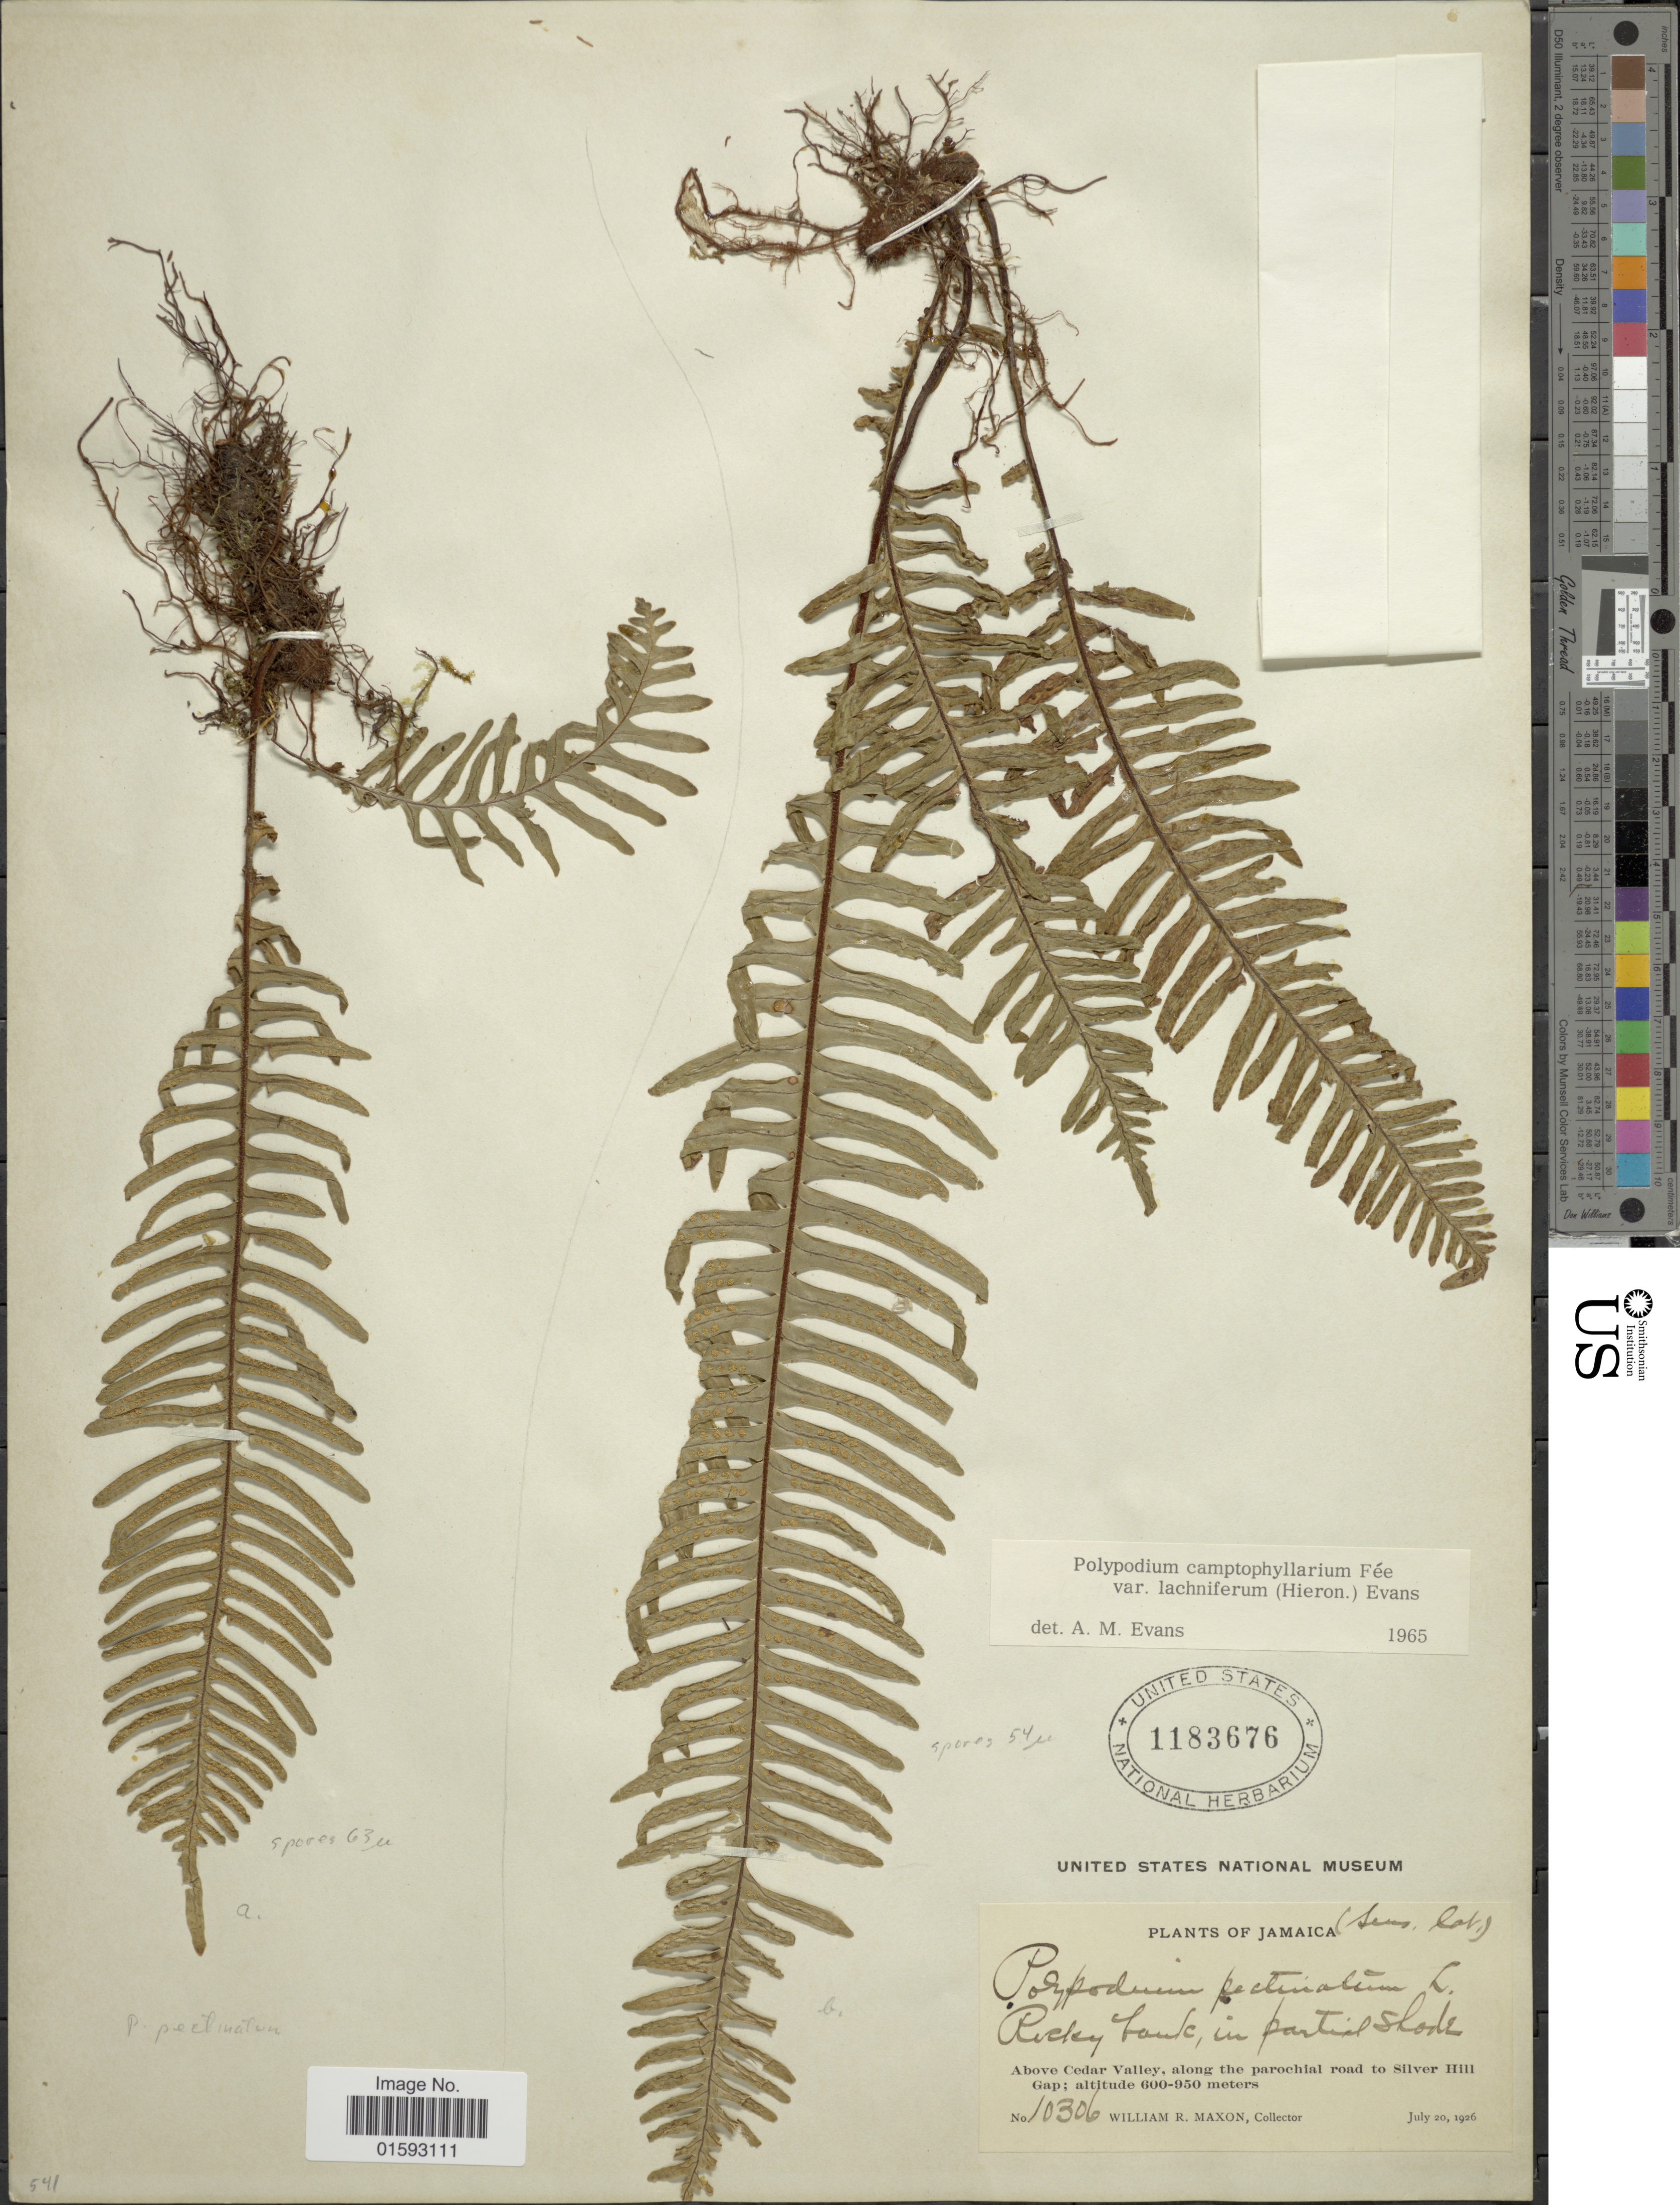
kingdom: Plantae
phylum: Tracheophyta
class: Polypodiopsida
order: Polypodiales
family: Polypodiaceae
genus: Pecluma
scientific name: Pecluma camptophyllaria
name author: (Fée) M.G. Price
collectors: W. R. Maxon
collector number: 10306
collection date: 1926-07-20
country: Jamaica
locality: Above cedar Valley, along the parochial road to silver Hill Gap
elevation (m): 600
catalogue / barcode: US 1183676